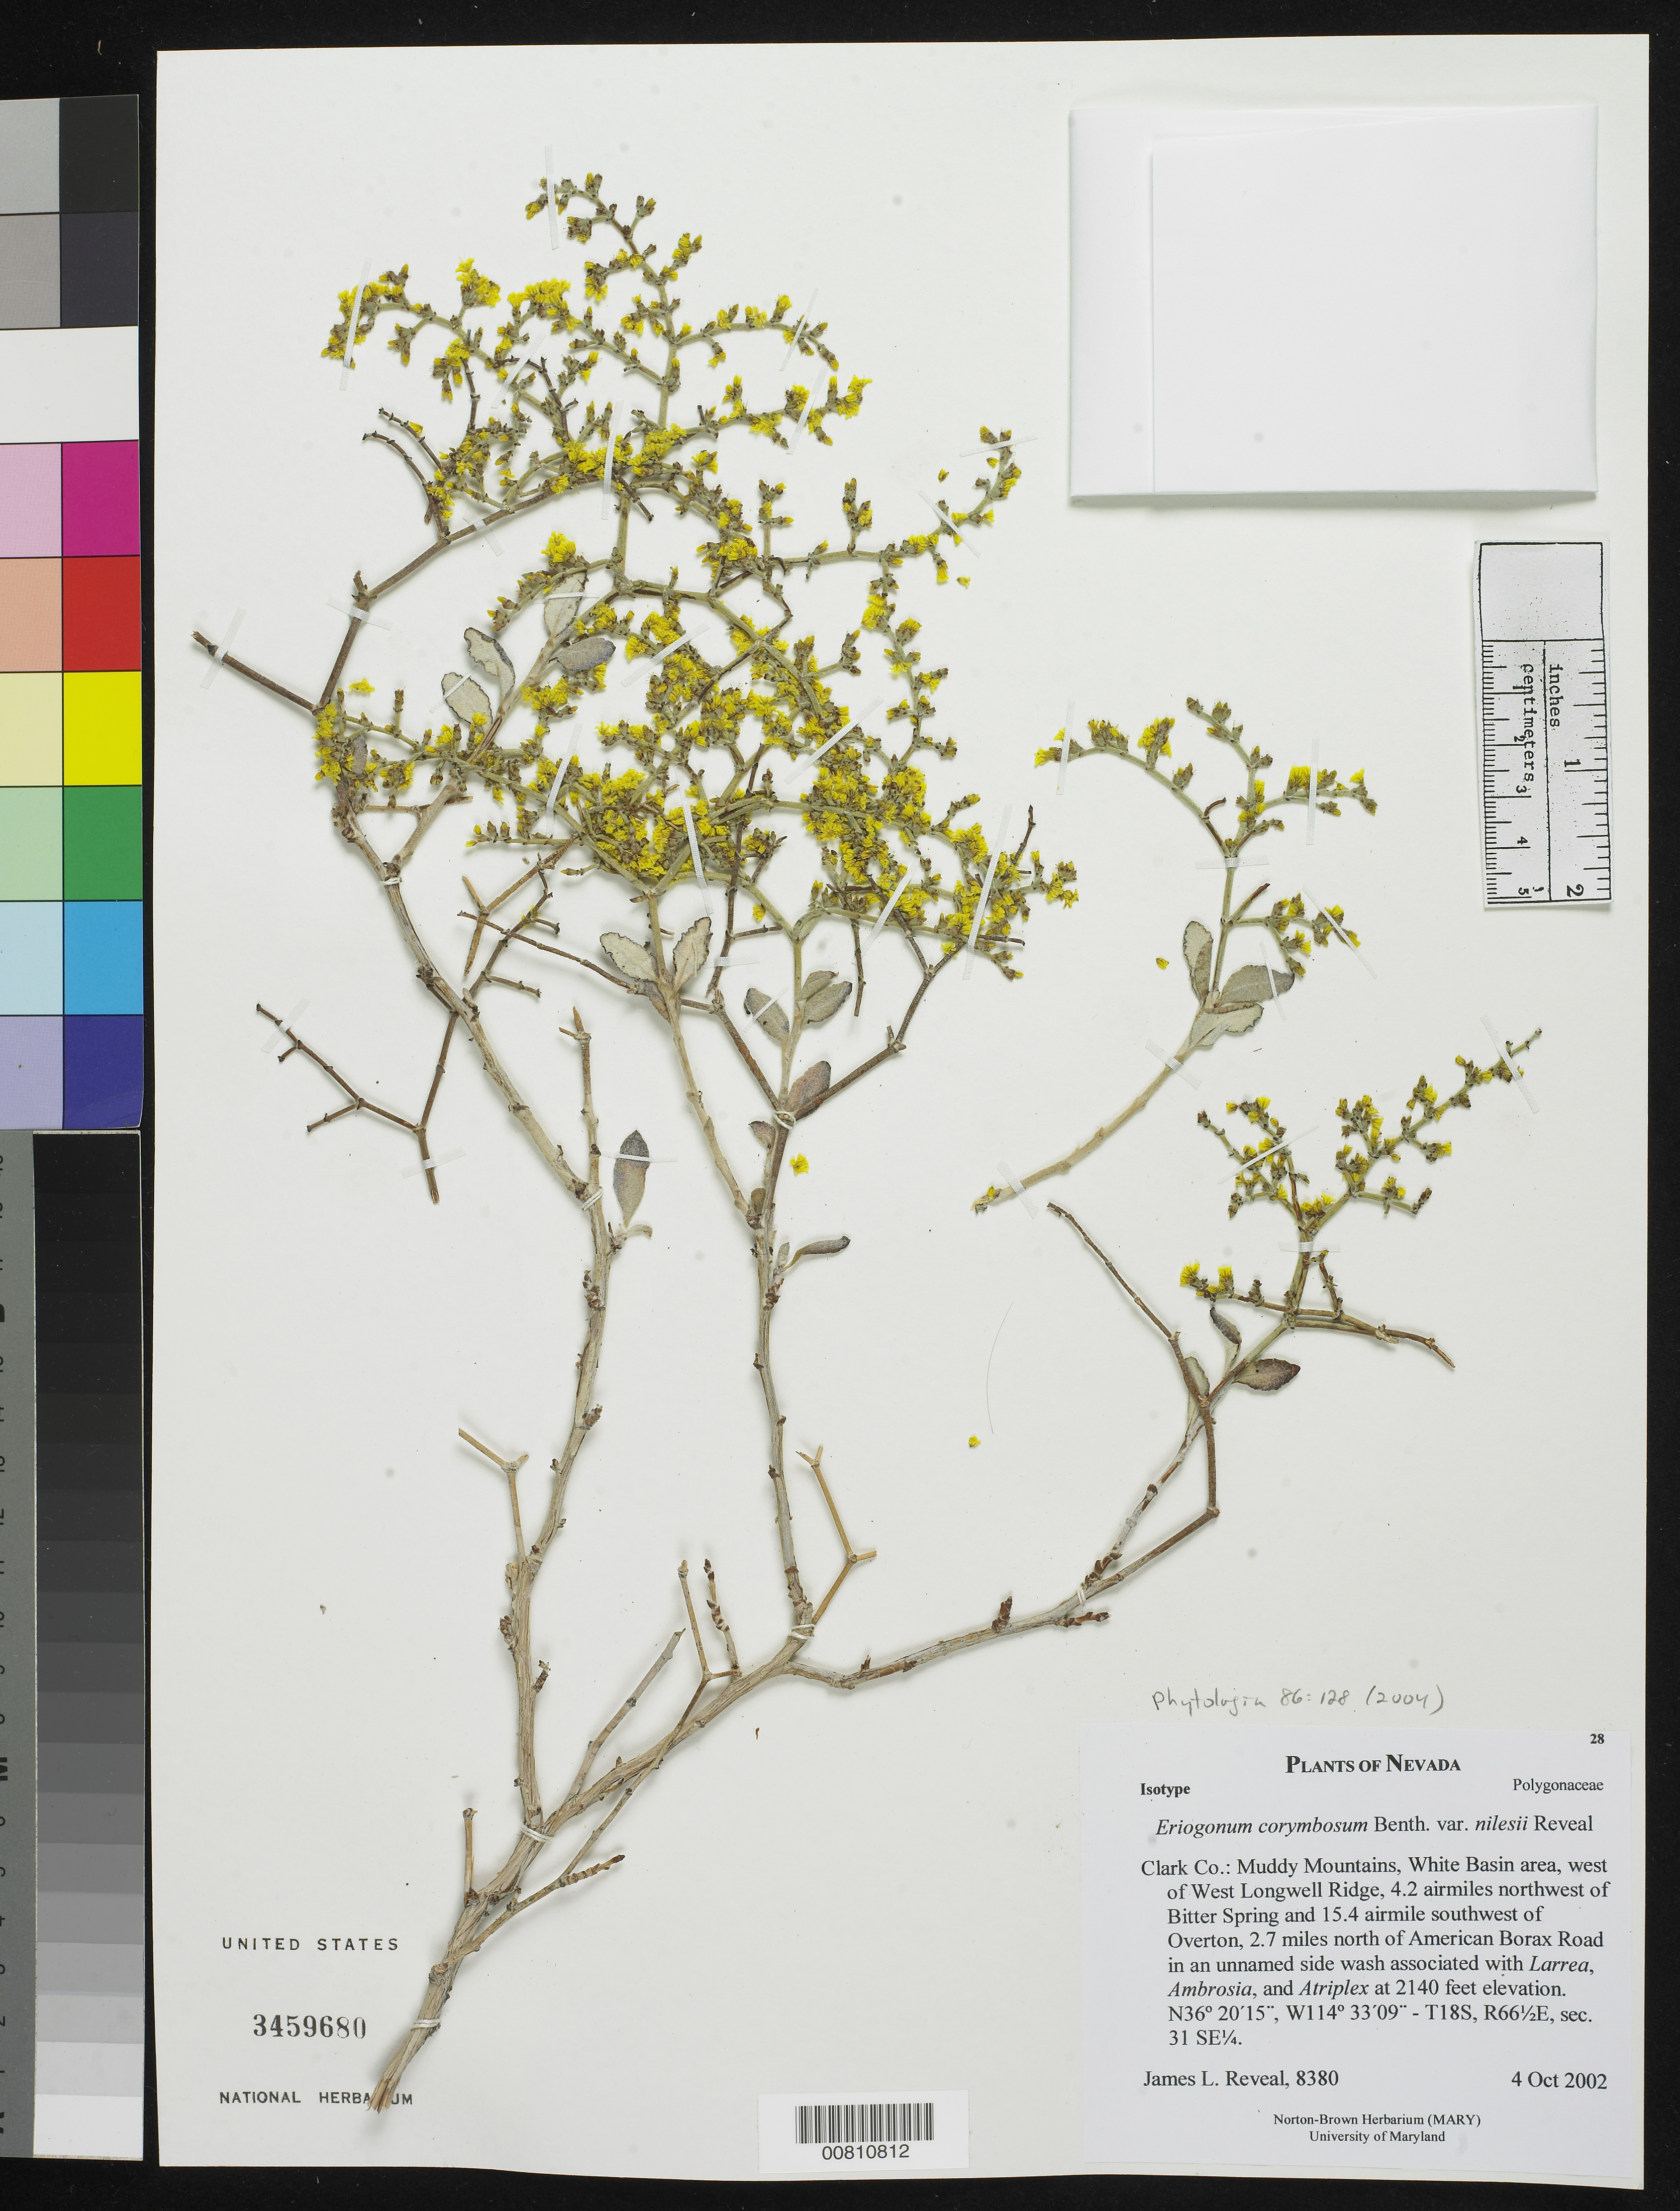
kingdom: Plantae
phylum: Tracheophyta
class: Magnoliopsida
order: Caryophyllales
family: Polygonaceae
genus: Eriogonum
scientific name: Eriogonum corymbosum var. nilesii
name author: Reveal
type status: Isotype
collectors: J. L. Reveal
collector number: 8380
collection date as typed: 04 Oct 2002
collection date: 2002-10-04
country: United States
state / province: Nevada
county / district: Clark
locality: Clark Co.: Muddy Mountains, White Basin area, west of West Longwell Ridge, 4.2 airmiles northwest of Bitter Spring and 15.4 airmiles soutwest of Overton, 2.7 miles north of American Borax Road in an unnamed side wash.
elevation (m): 652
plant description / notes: Holotype at NY.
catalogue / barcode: US 3459680